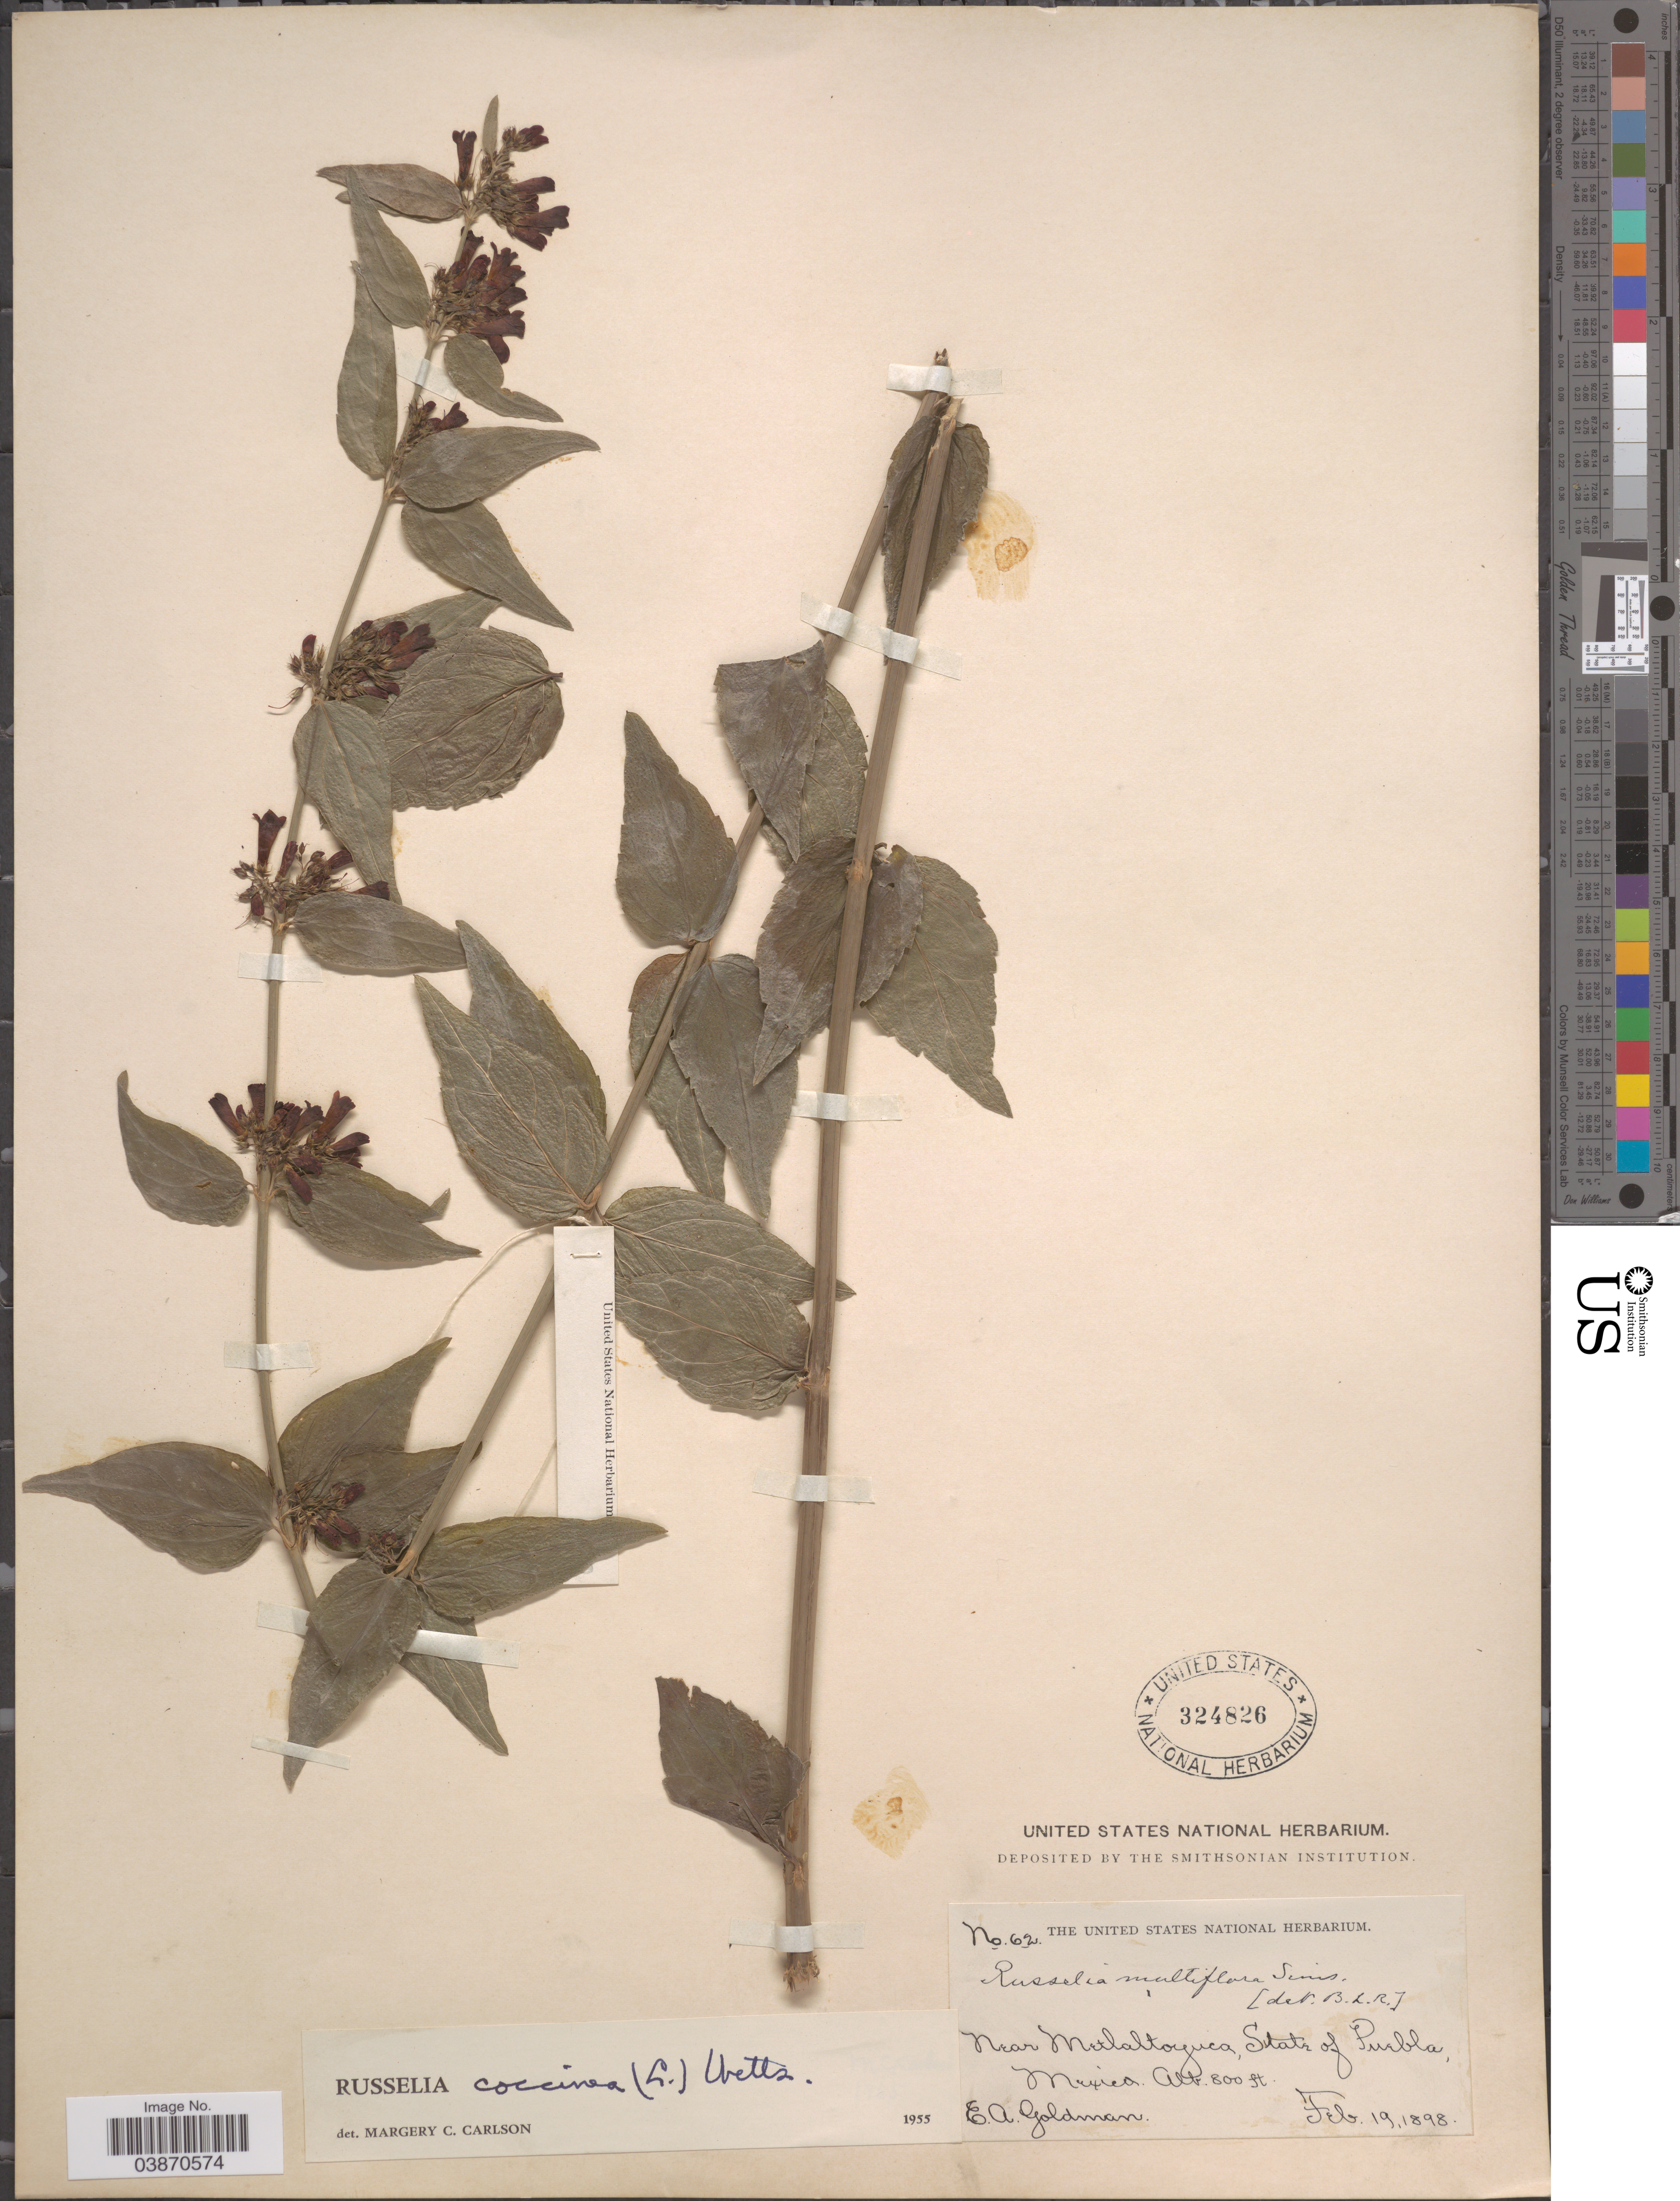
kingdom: Plantae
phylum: Tracheophyta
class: Magnoliopsida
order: Lamiales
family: Plantaginaceae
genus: Russelia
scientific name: Russelia coccinea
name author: (L.) Wettst.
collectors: E. A. Goldman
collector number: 62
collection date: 1898-02-19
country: Mexico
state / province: Puebla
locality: Near metlaltoyuca.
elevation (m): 244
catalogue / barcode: US 324826